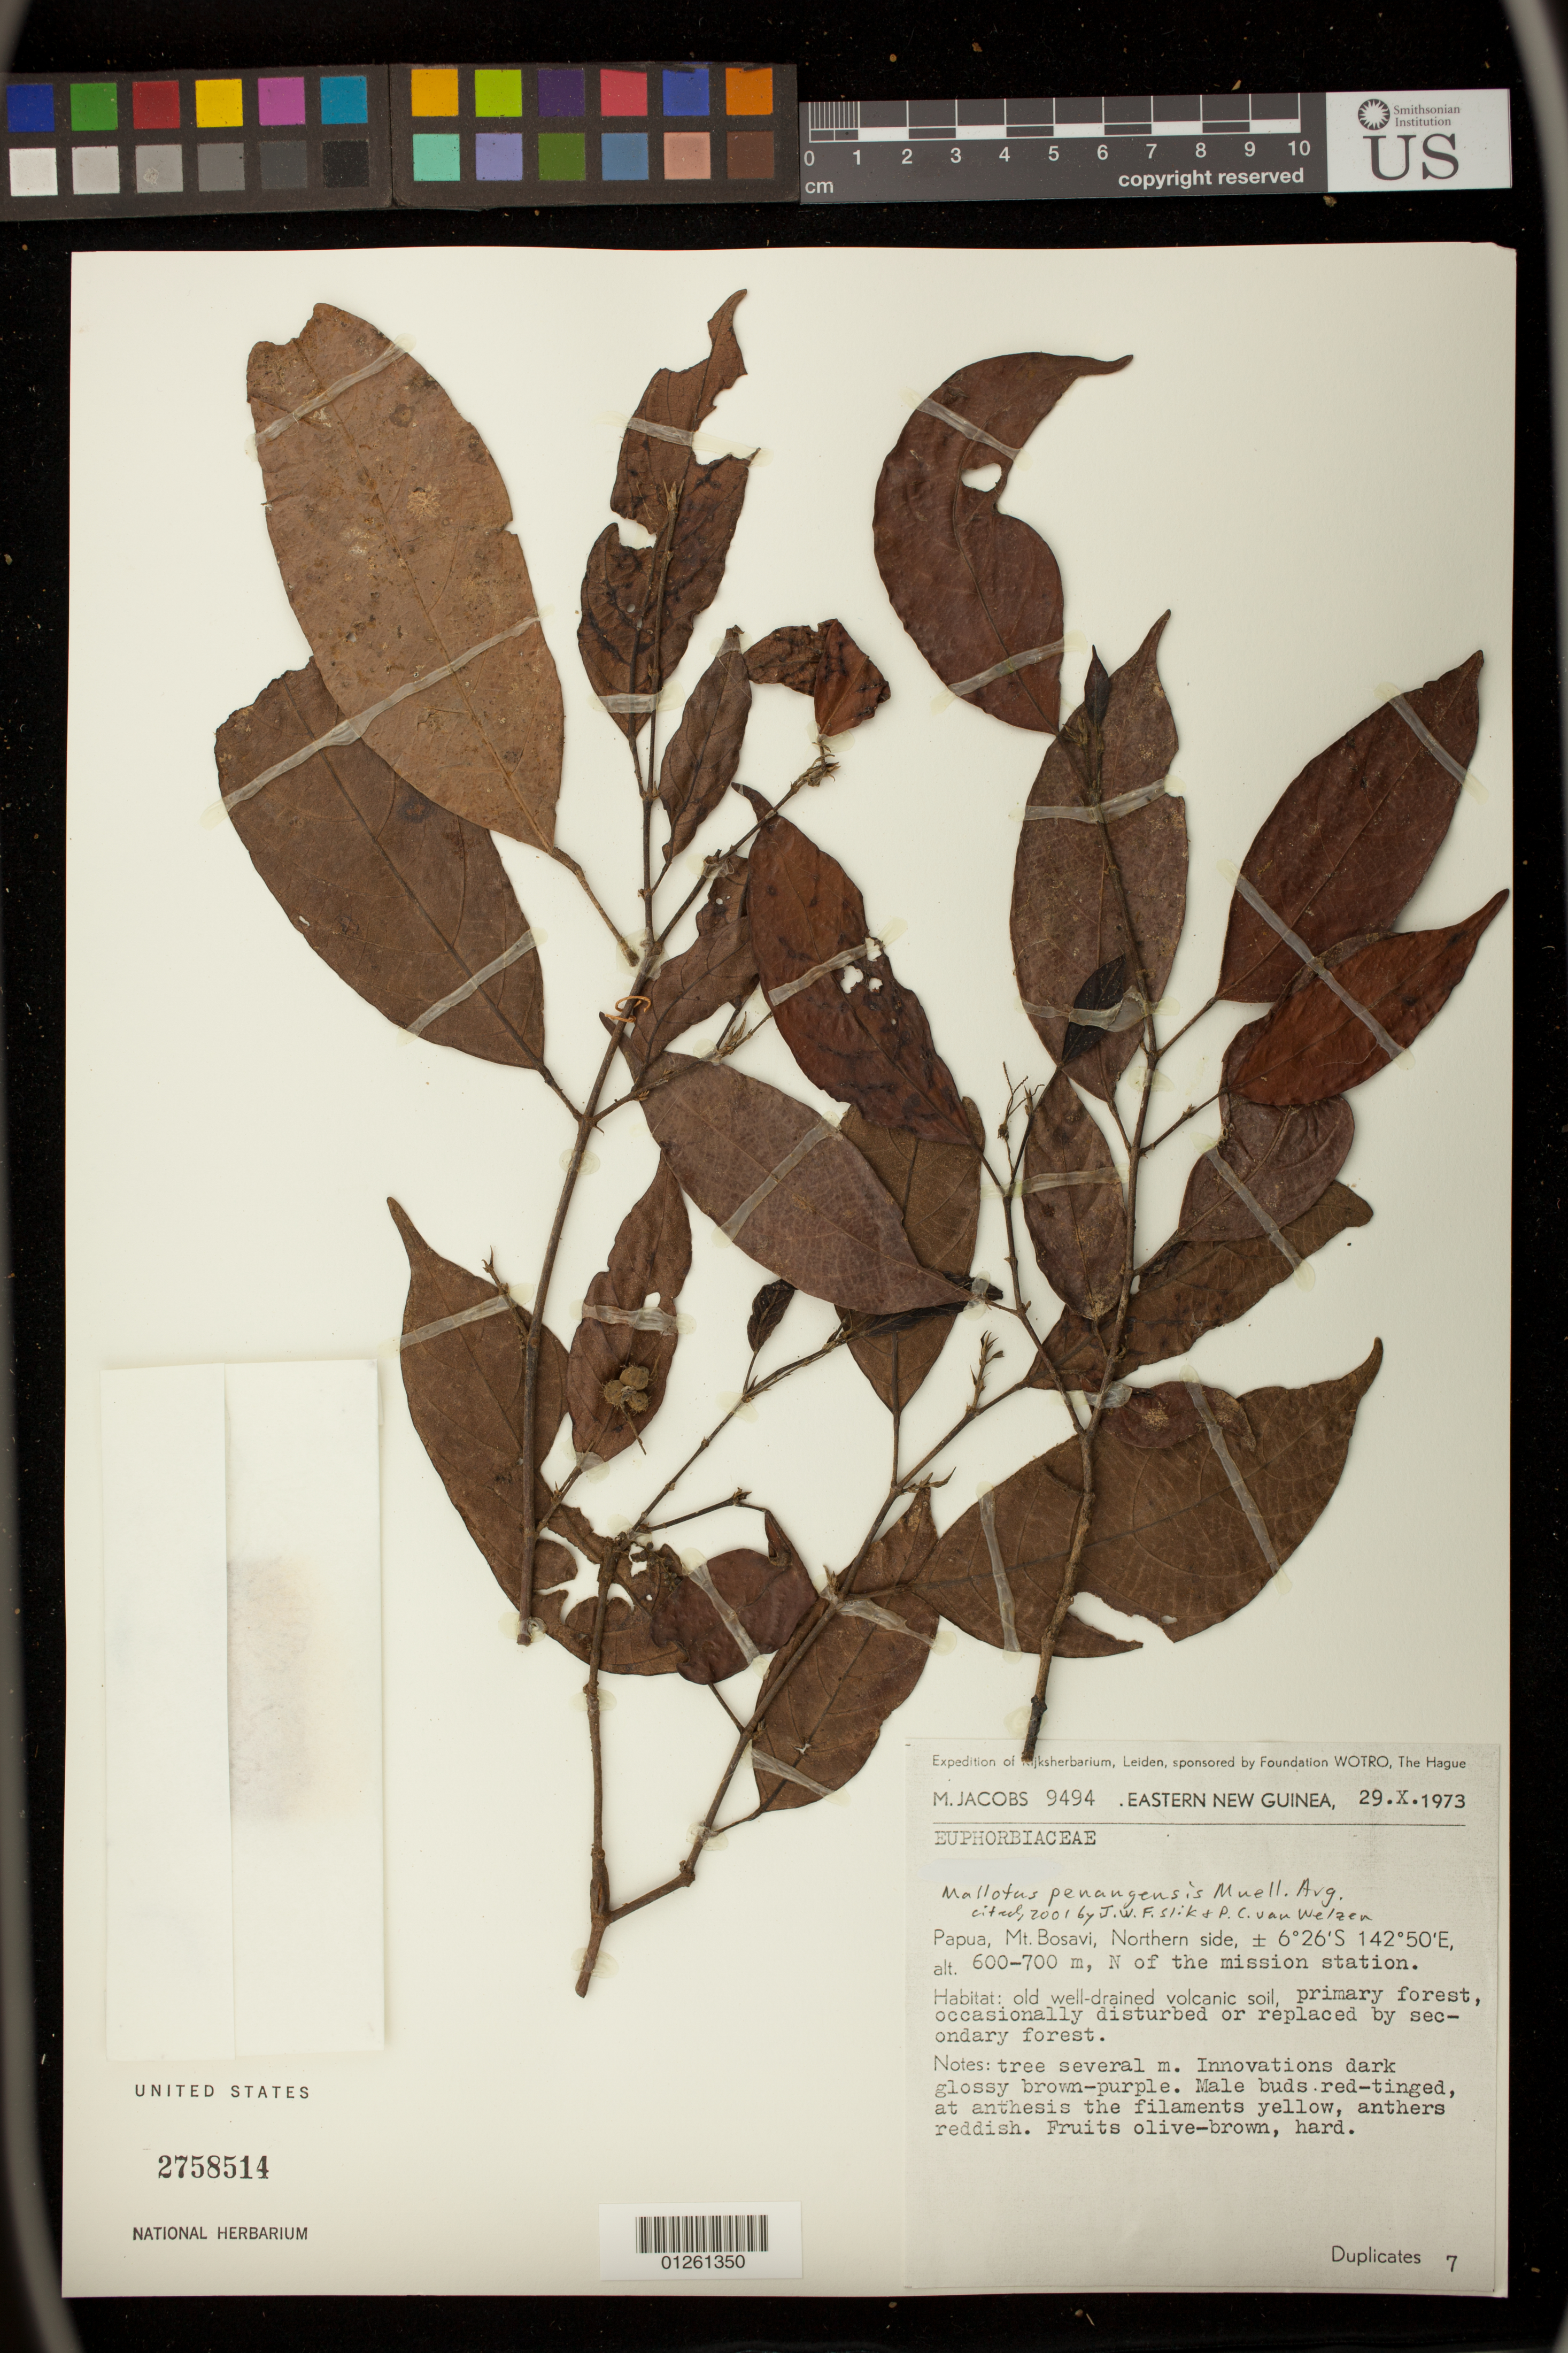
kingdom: Plantae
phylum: Tracheophyta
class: Magnoliopsida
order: Malpighiales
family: Euphorbiaceae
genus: Hancea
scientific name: Hancea penangensis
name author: (Müll. Arg.) S.E.C. Sierra et al.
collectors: M. Jacobs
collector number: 9494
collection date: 1973-10-29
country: Papua New Guinea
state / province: Southern Highlands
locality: northern side of Mt. Bosavi, north of the mission station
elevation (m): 600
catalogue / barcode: US 2758514